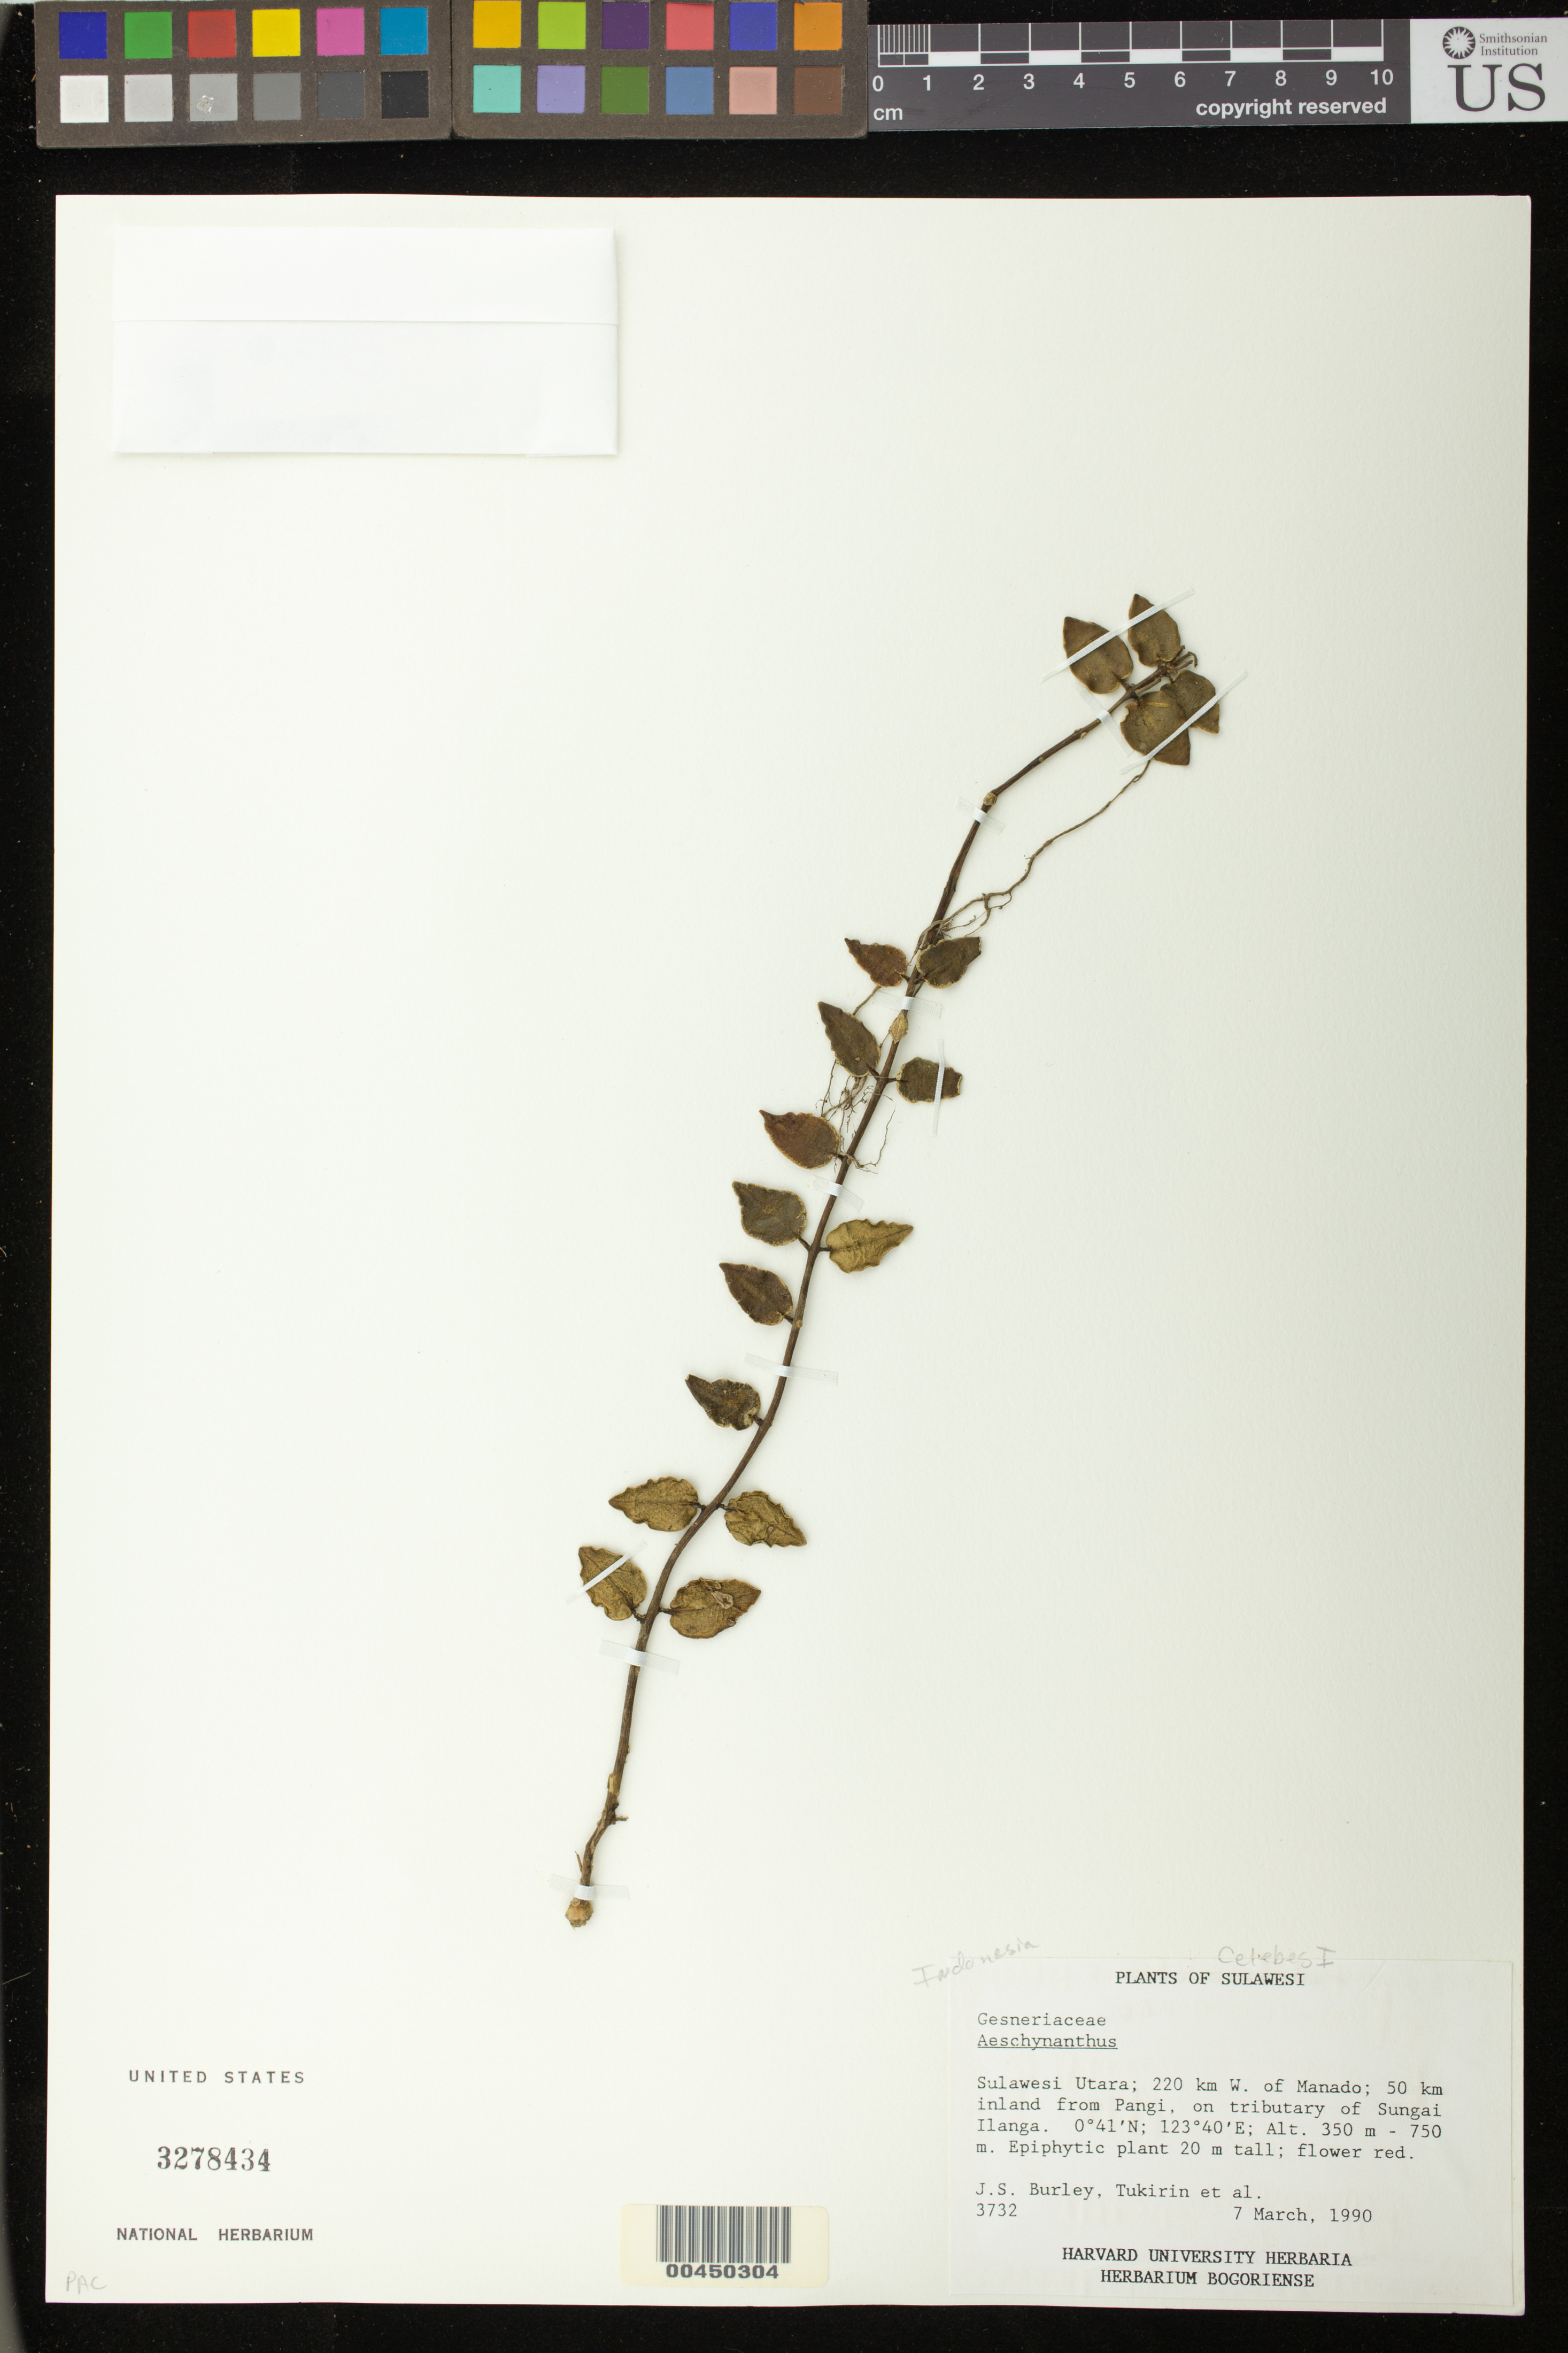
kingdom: Plantae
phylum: Tracheophyta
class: Magnoliopsida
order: Lamiales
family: Gesneriaceae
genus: Aeschynanthus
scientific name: Aeschynanthus sp.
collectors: J. S. Burley, -. Turkirin & et al.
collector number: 3732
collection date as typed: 07 Mar 1990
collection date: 1990-03-07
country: Indonesia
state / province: Sulawesi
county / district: Sulawesi Utara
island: Sulawesi [Celebes]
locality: North Sulawesi, W of Manado, Pangi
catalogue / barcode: US 3278434